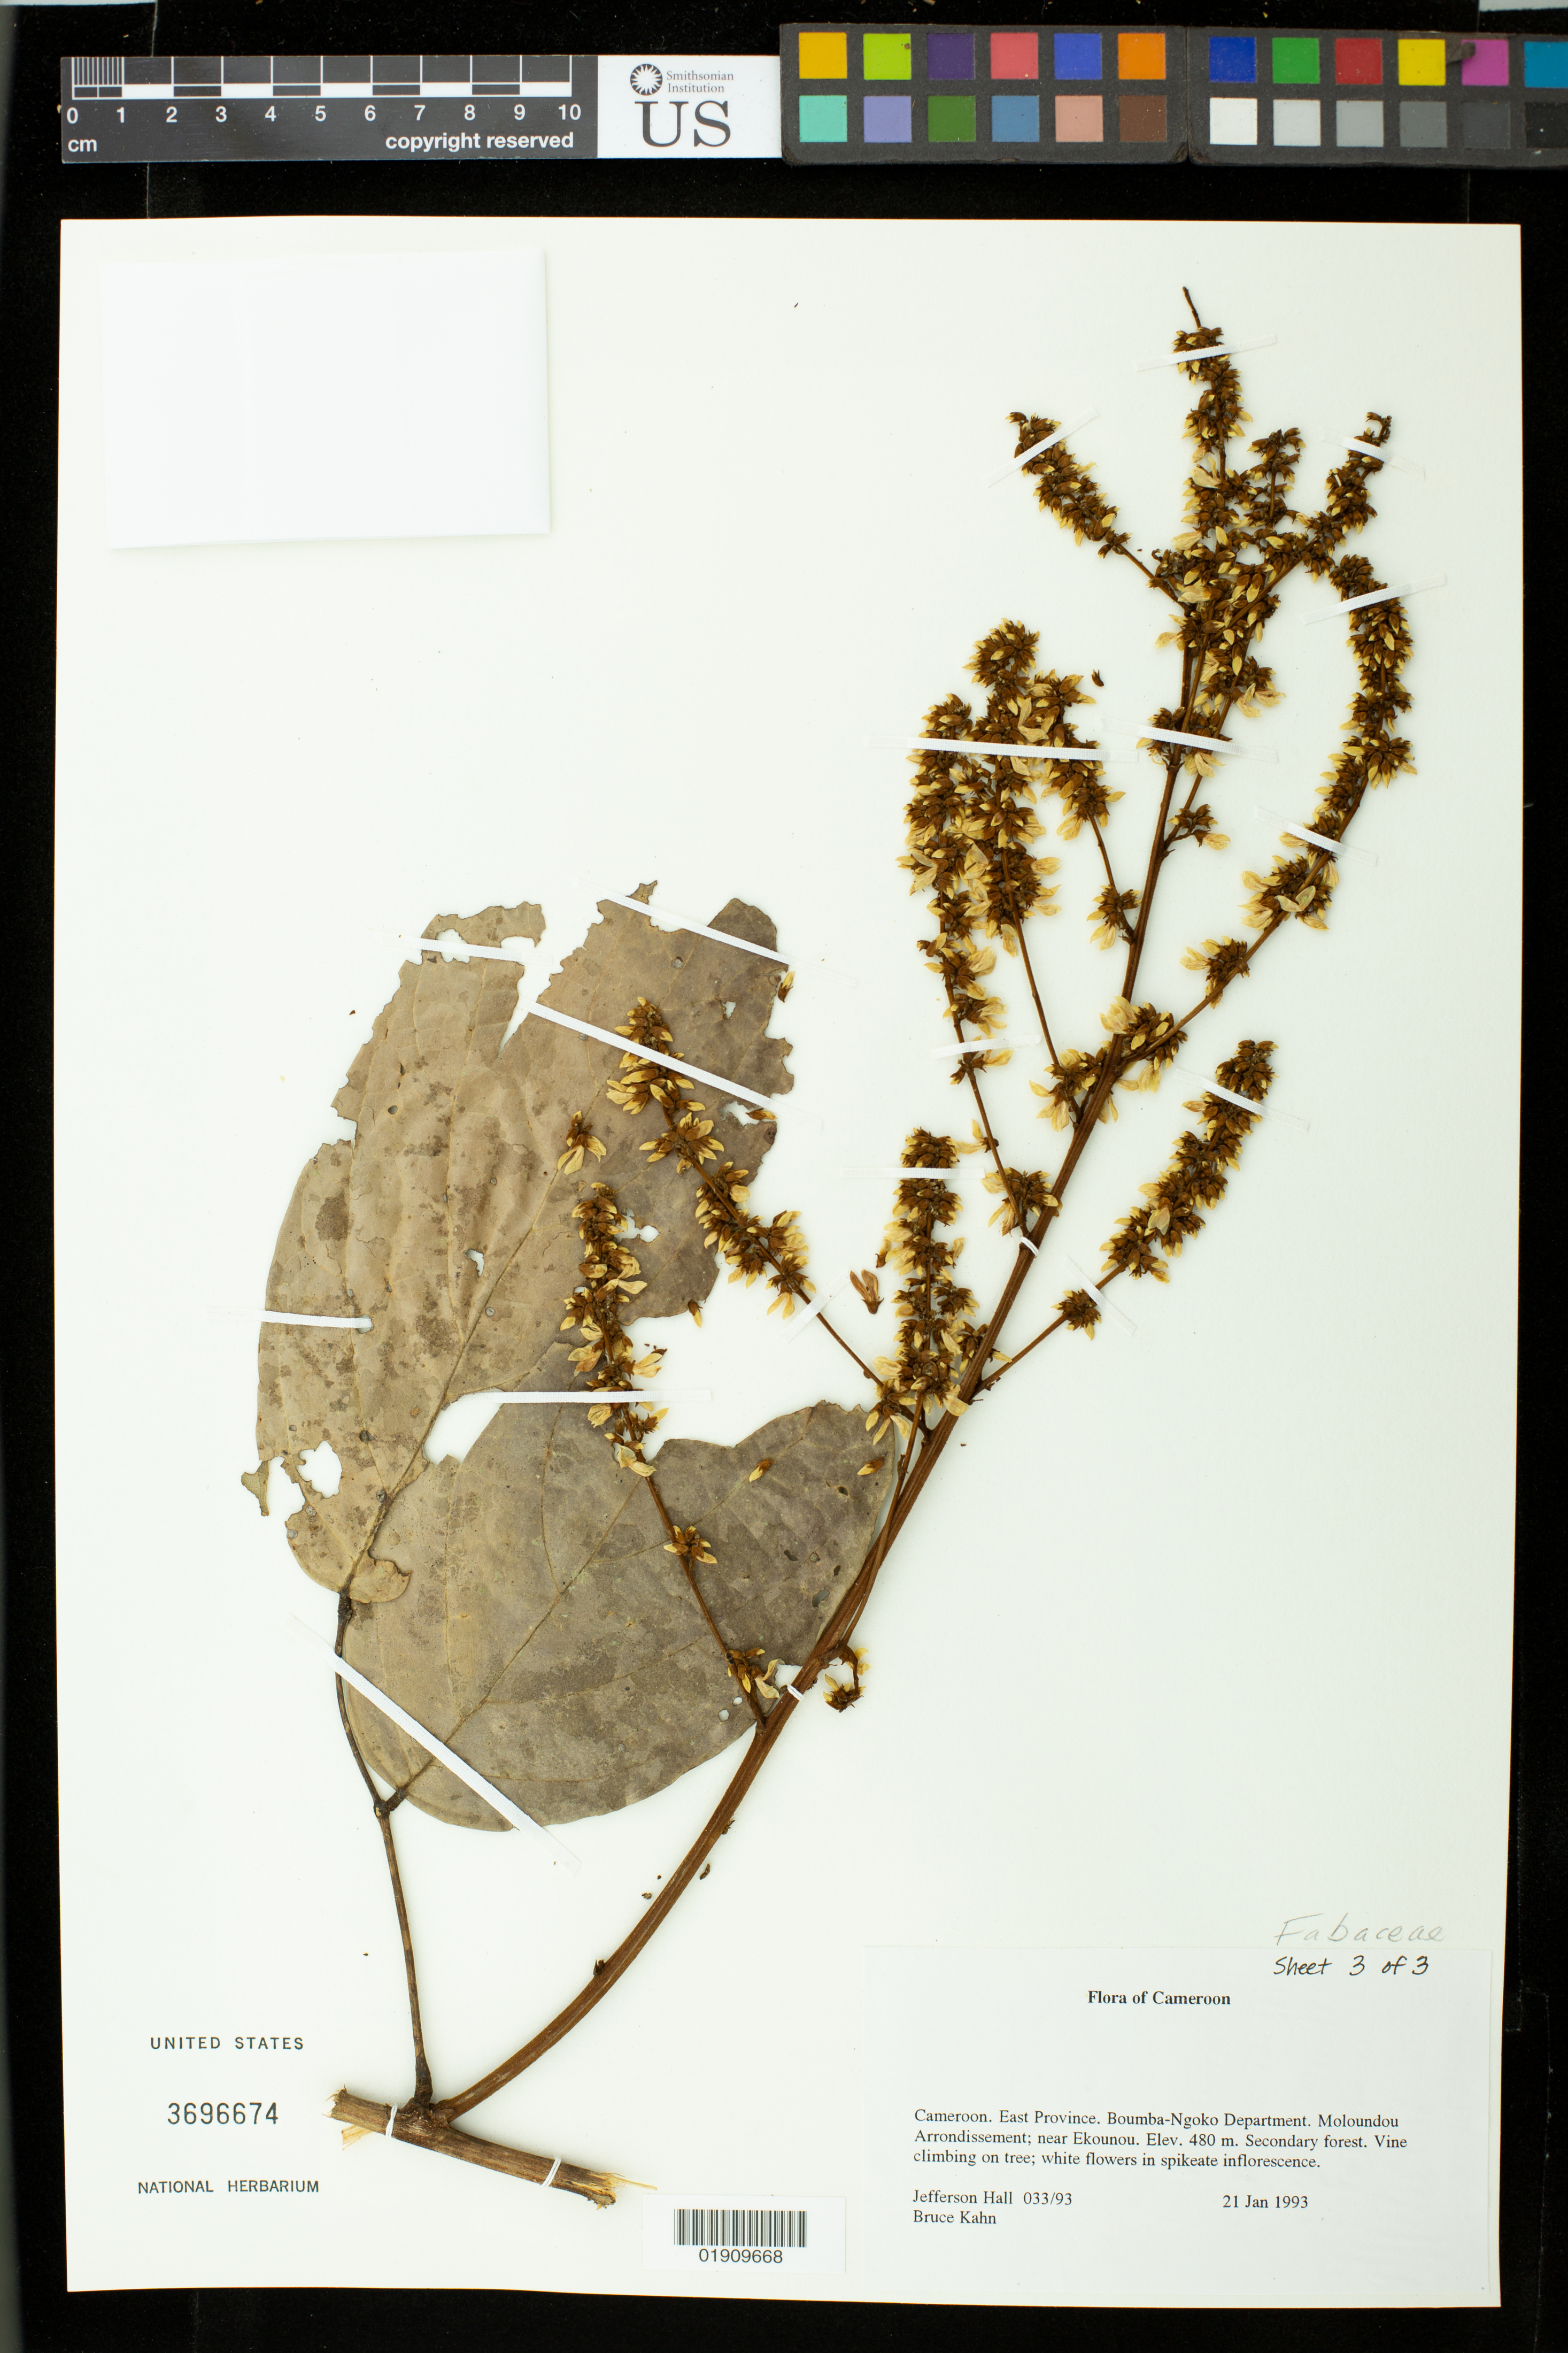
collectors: J. Hall & B. Kahn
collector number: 033/93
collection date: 1993-01-21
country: Cameroon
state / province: Est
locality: Boumba-Ngoko Department. Boumba-Ngoko Department. Moloundou Arroundissement; Ekounou,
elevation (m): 480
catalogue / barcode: US 3696674-3